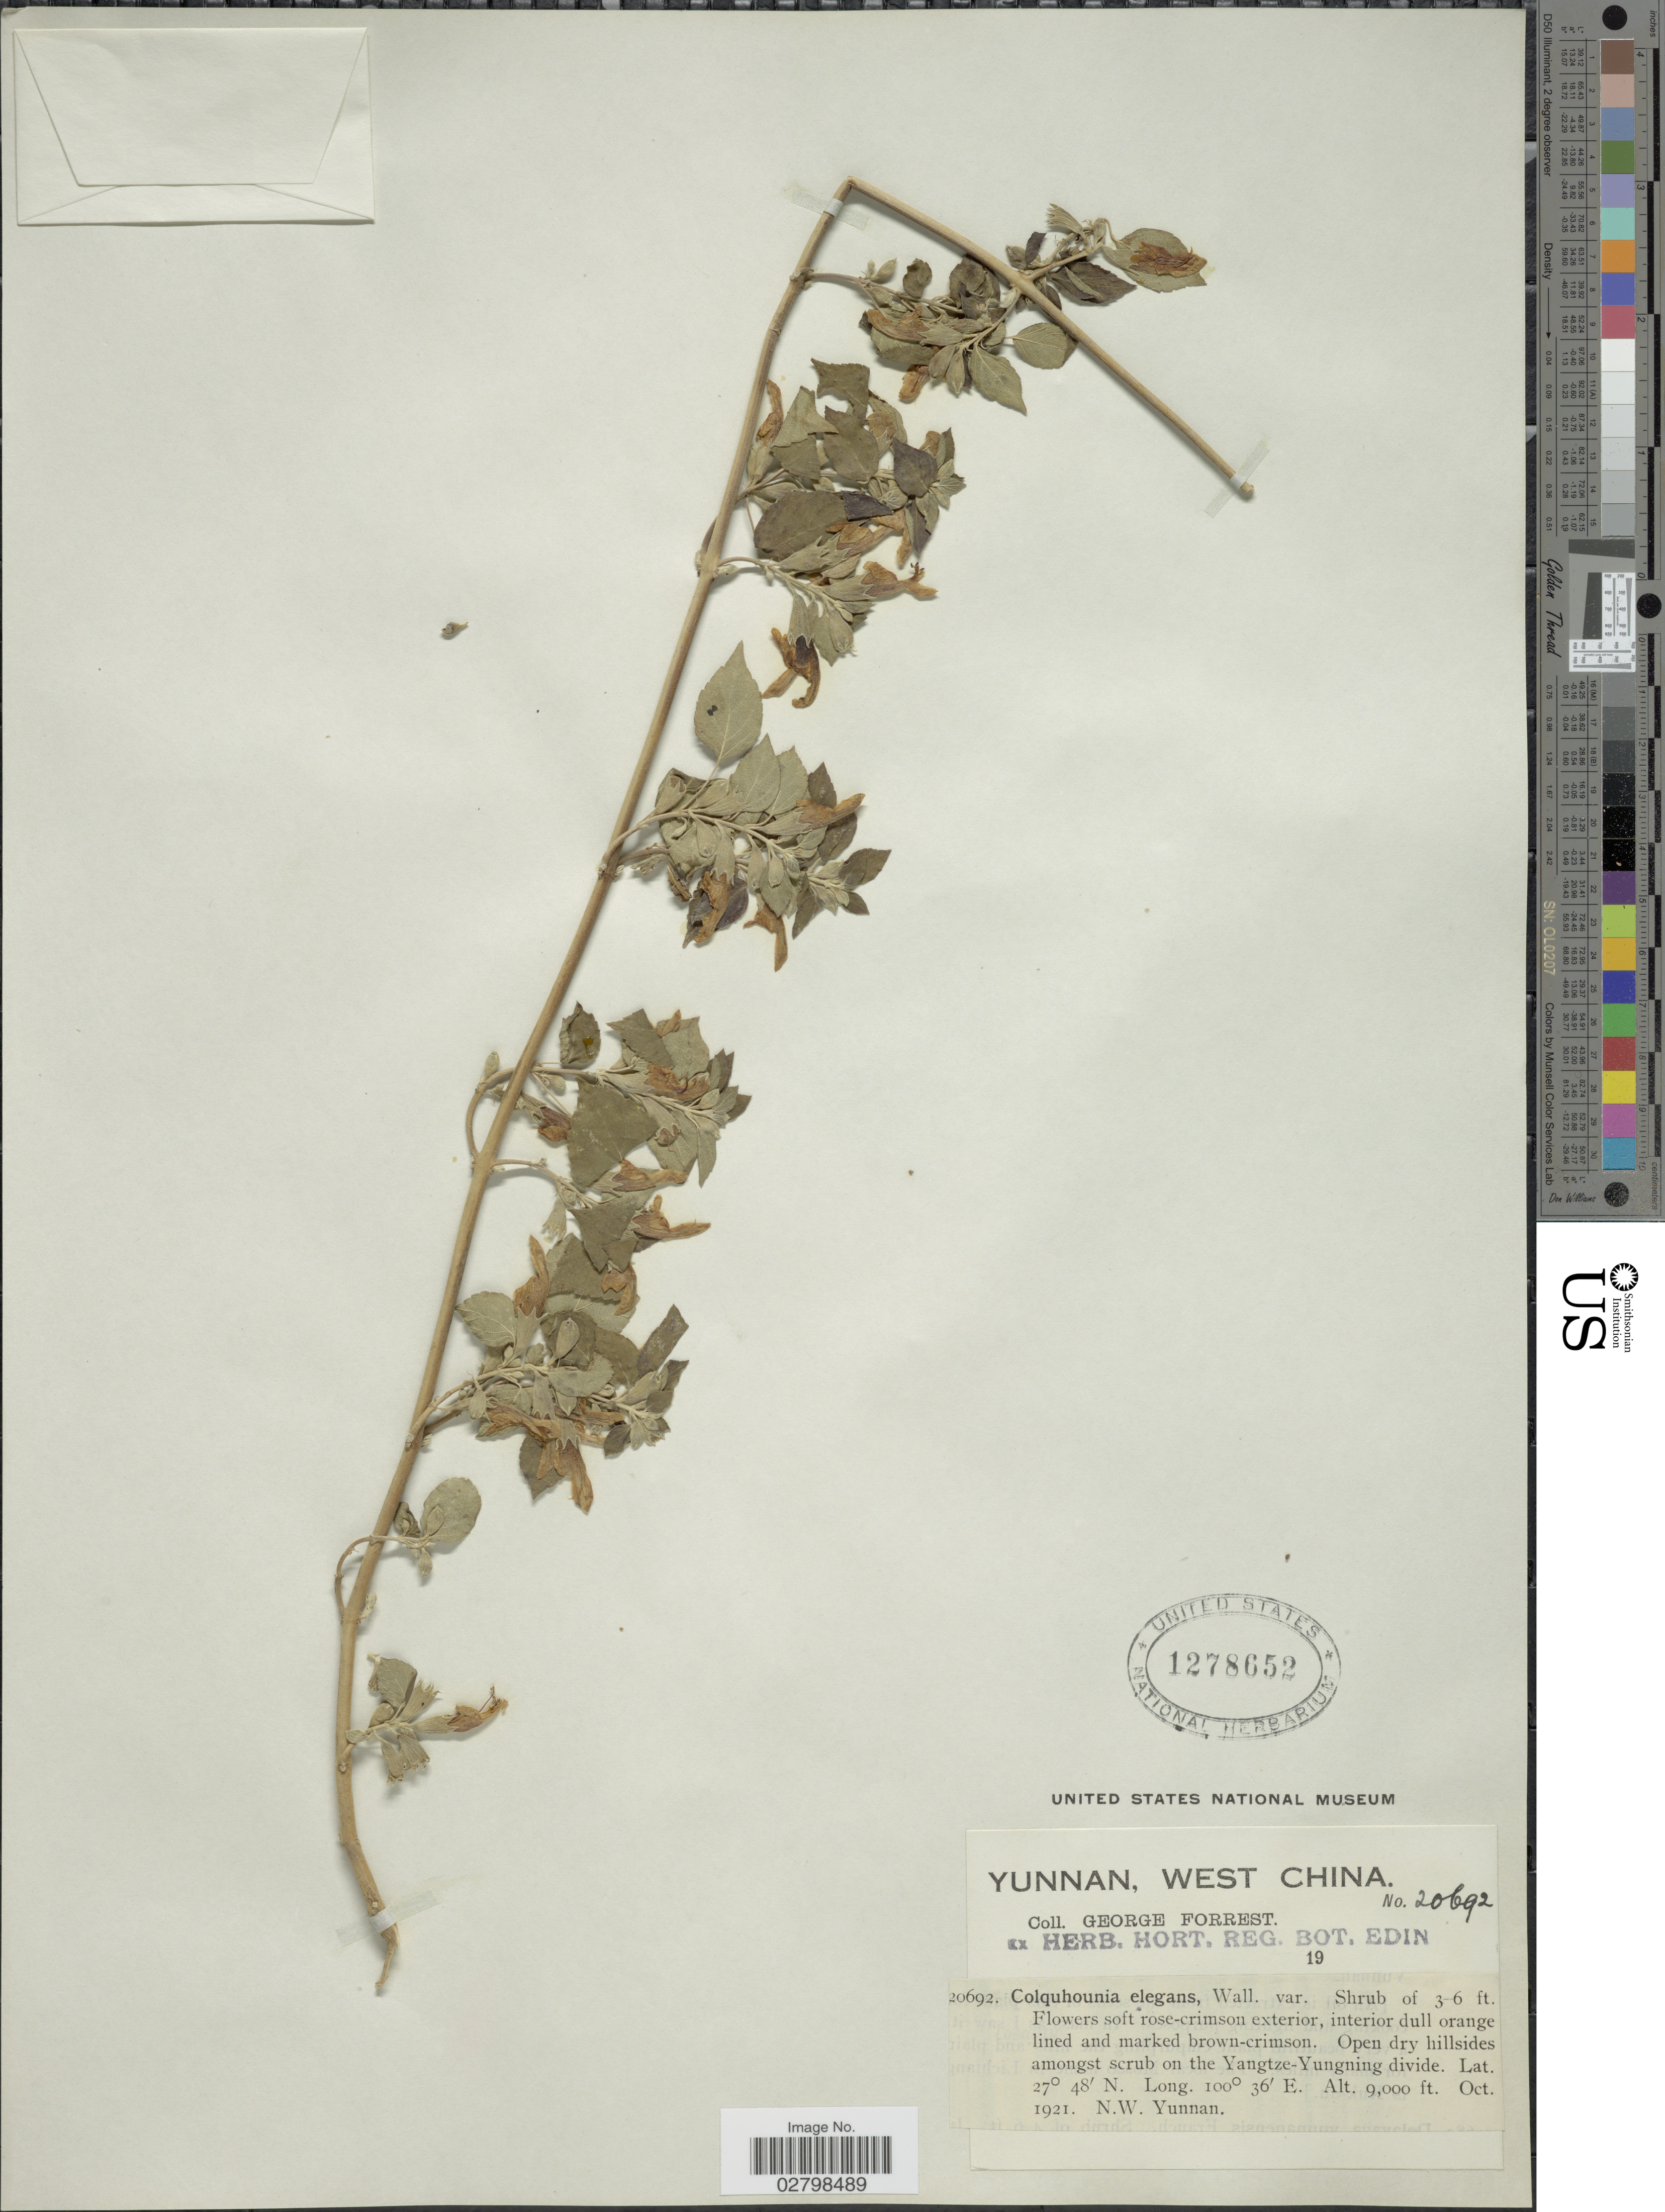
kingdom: Plantae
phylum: Tracheophyta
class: Magnoliopsida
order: Lamiales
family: Lamiaceae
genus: Colquhounia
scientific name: Colquhounia elegans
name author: Wall.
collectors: G. Forrest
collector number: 20692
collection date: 1921-10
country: China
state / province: Yunnan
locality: West China. Open dry hillsides amongst scrub on the Yangtze-Yungning divide. N.W. Yunnan.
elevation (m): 2743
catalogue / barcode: US 1278652